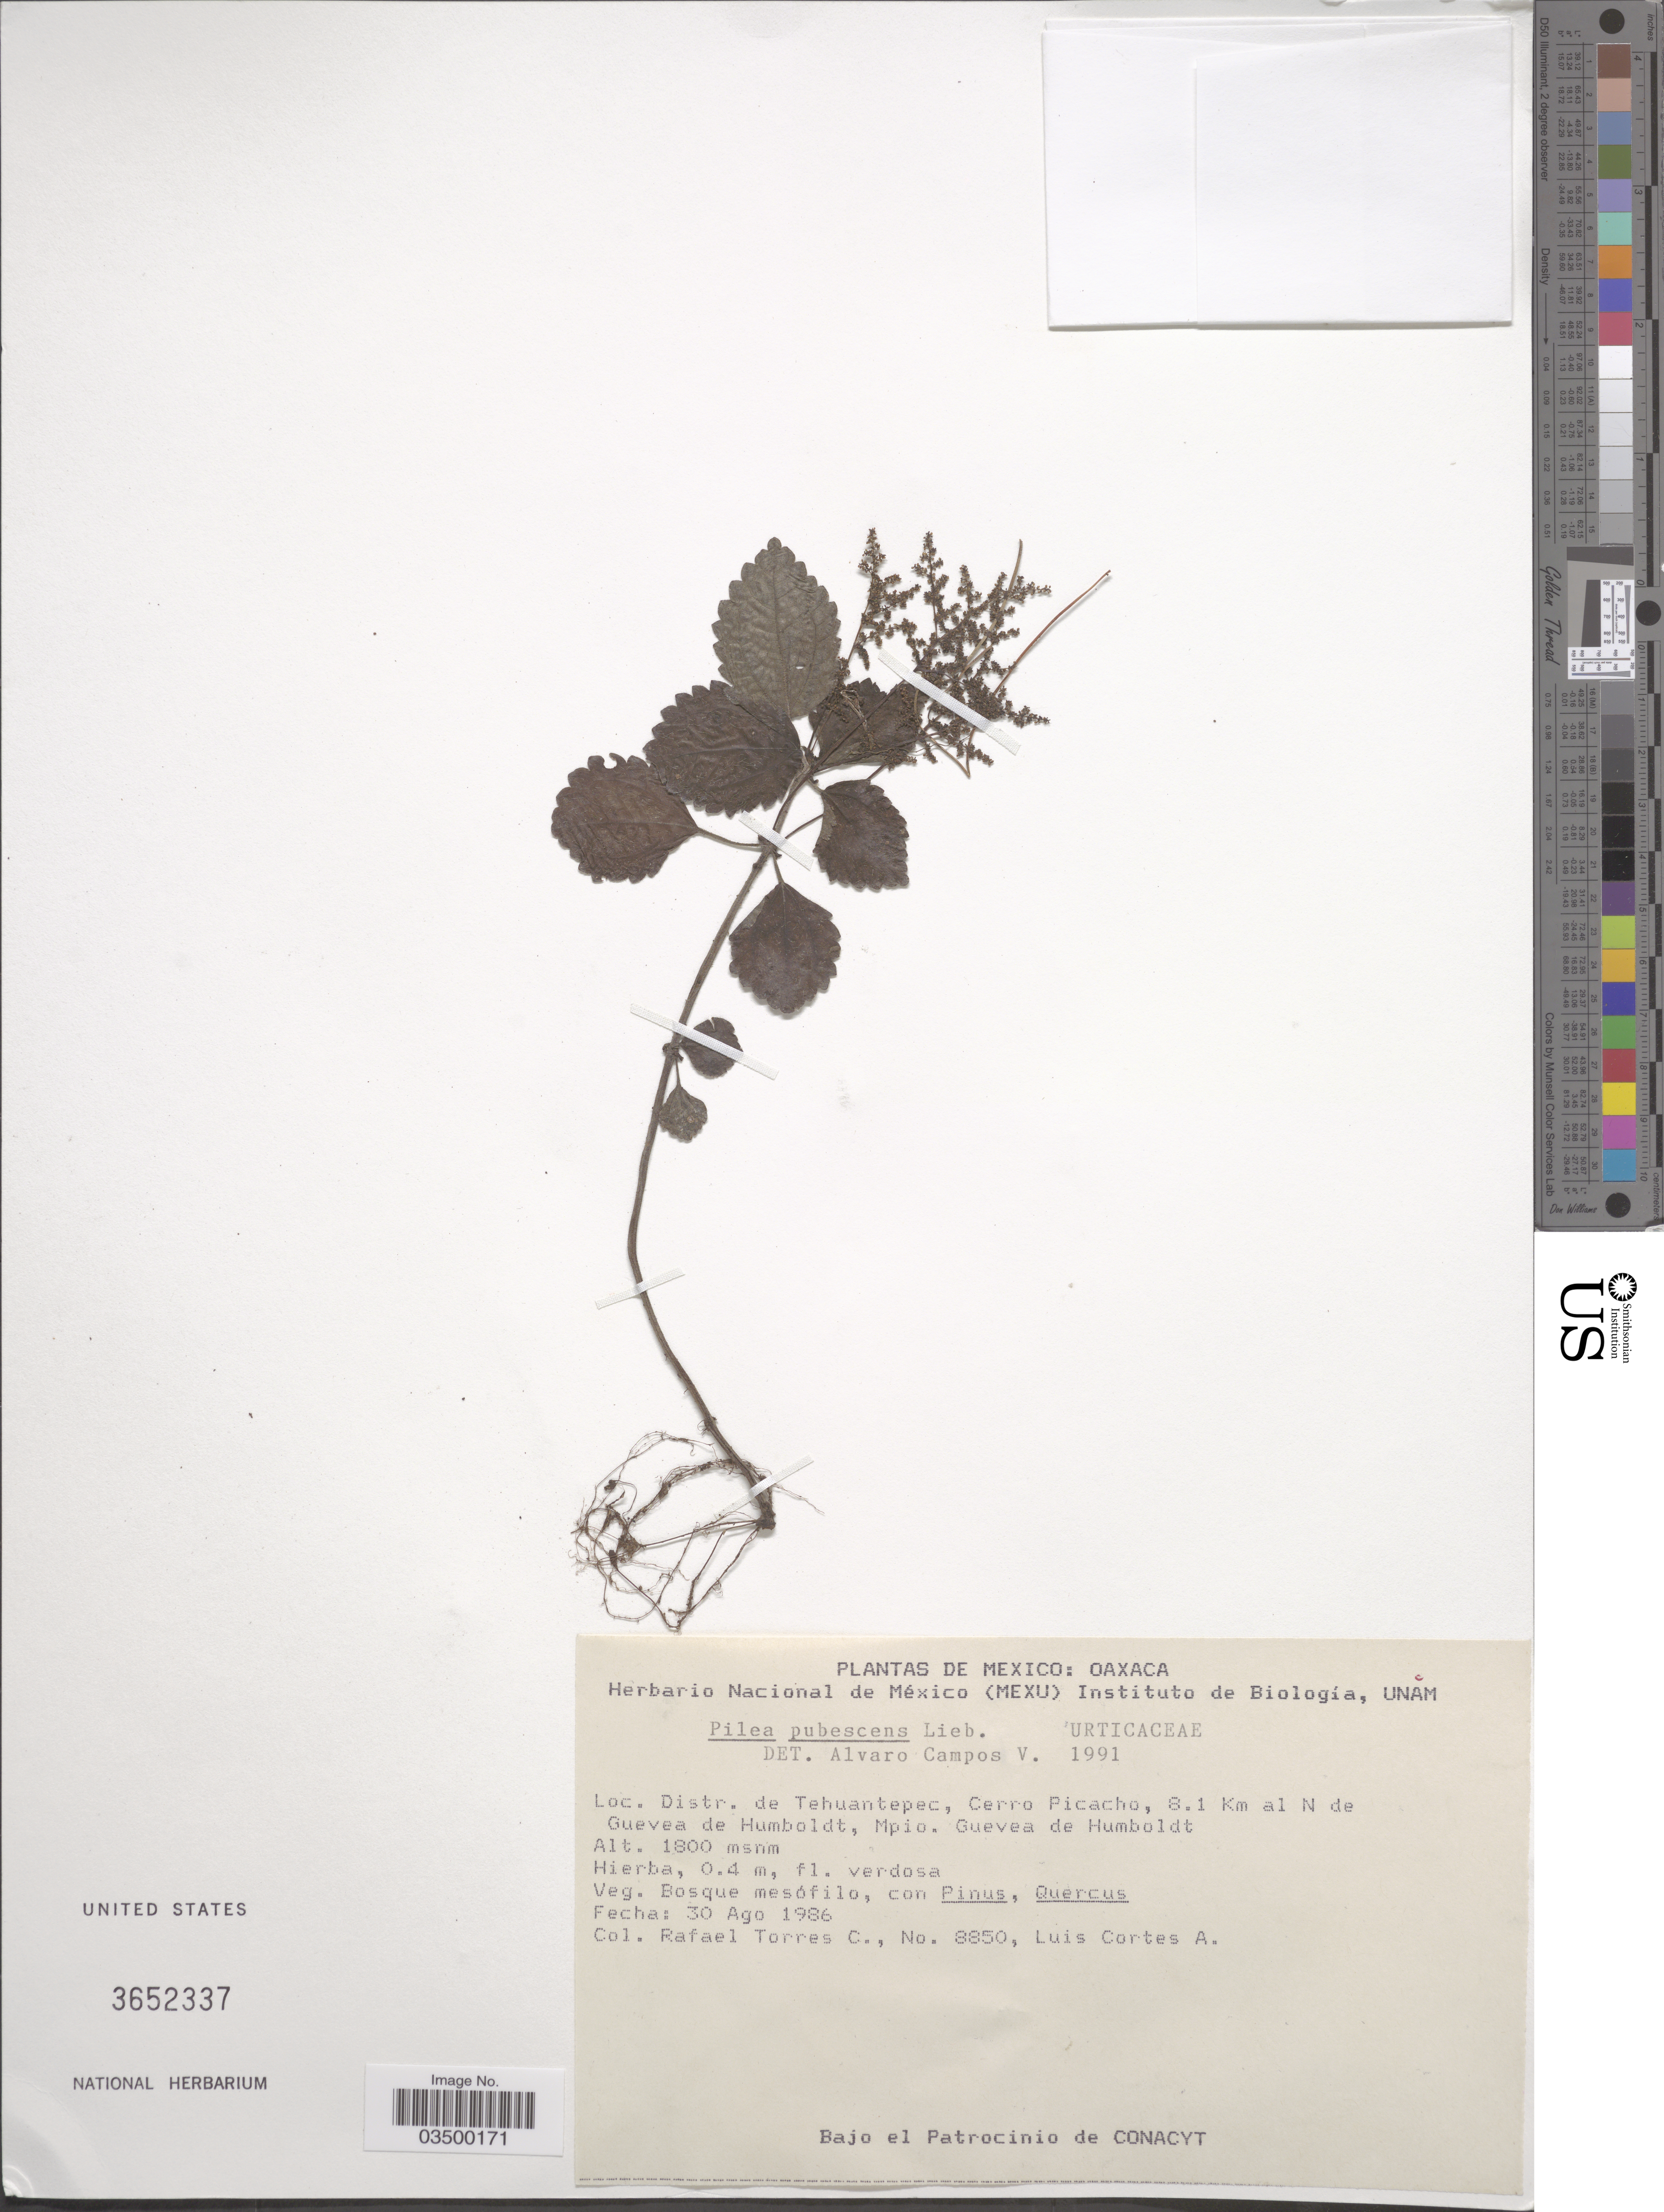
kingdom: Plantae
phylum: Tracheophyta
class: Magnoliopsida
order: Rosales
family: Urticaceae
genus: Pilea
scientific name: Pilea pubescens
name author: Liebm.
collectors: R. Torres C. & L. Cortes-A.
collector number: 8850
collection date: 1986-08-30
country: Mexico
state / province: Oaxaca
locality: Distr. de Tehuantepec, Cerro Picacho, 8.1 Km al N de Guevea de Humboldt, Mpio. Guevea de Humboldt.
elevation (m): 1800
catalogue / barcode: US 3652337